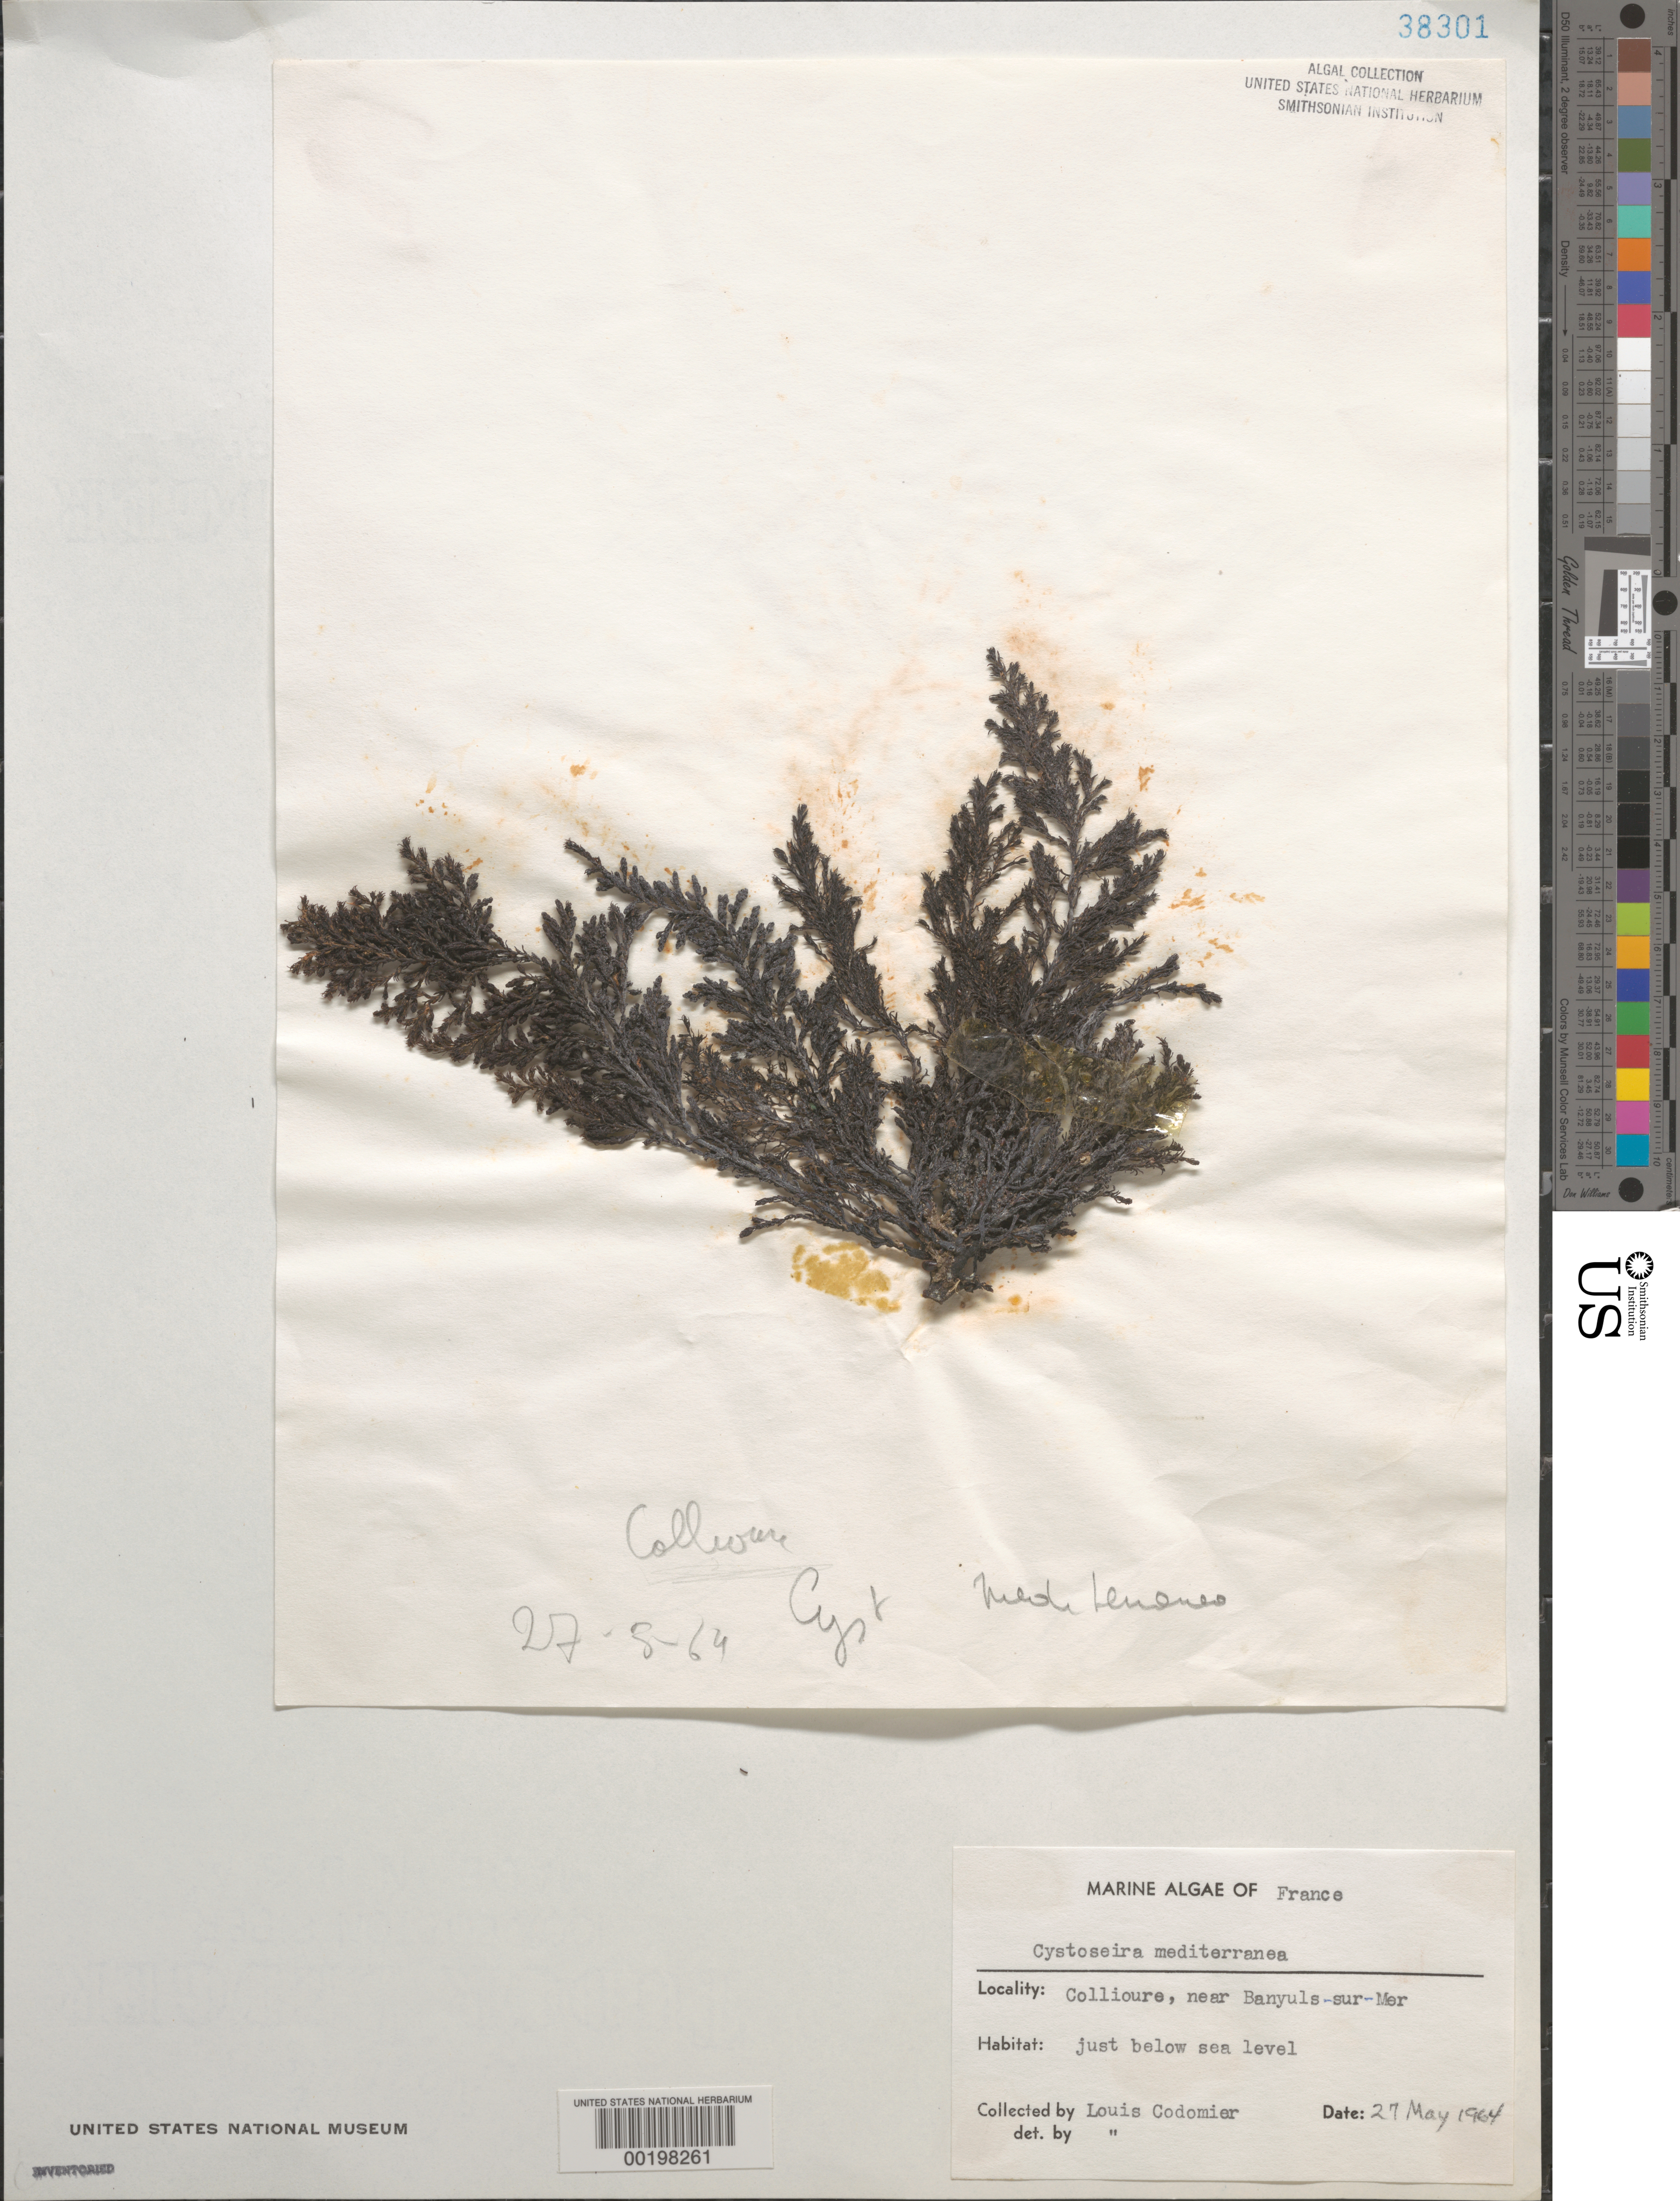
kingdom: Chromista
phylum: Ochrophyta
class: Phaeophyceae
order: Fucales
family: Sargassaceae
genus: Ericaria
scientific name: Ericaria mediterranea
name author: (Sauvageau) Molinari & Guiry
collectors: L. Codomier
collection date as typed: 27 May 1964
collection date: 1964-05-27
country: France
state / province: Occitanie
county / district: Pyrénées-Orientales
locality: Collioure, near Banyuls-sur-Mer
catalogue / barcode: US 38301